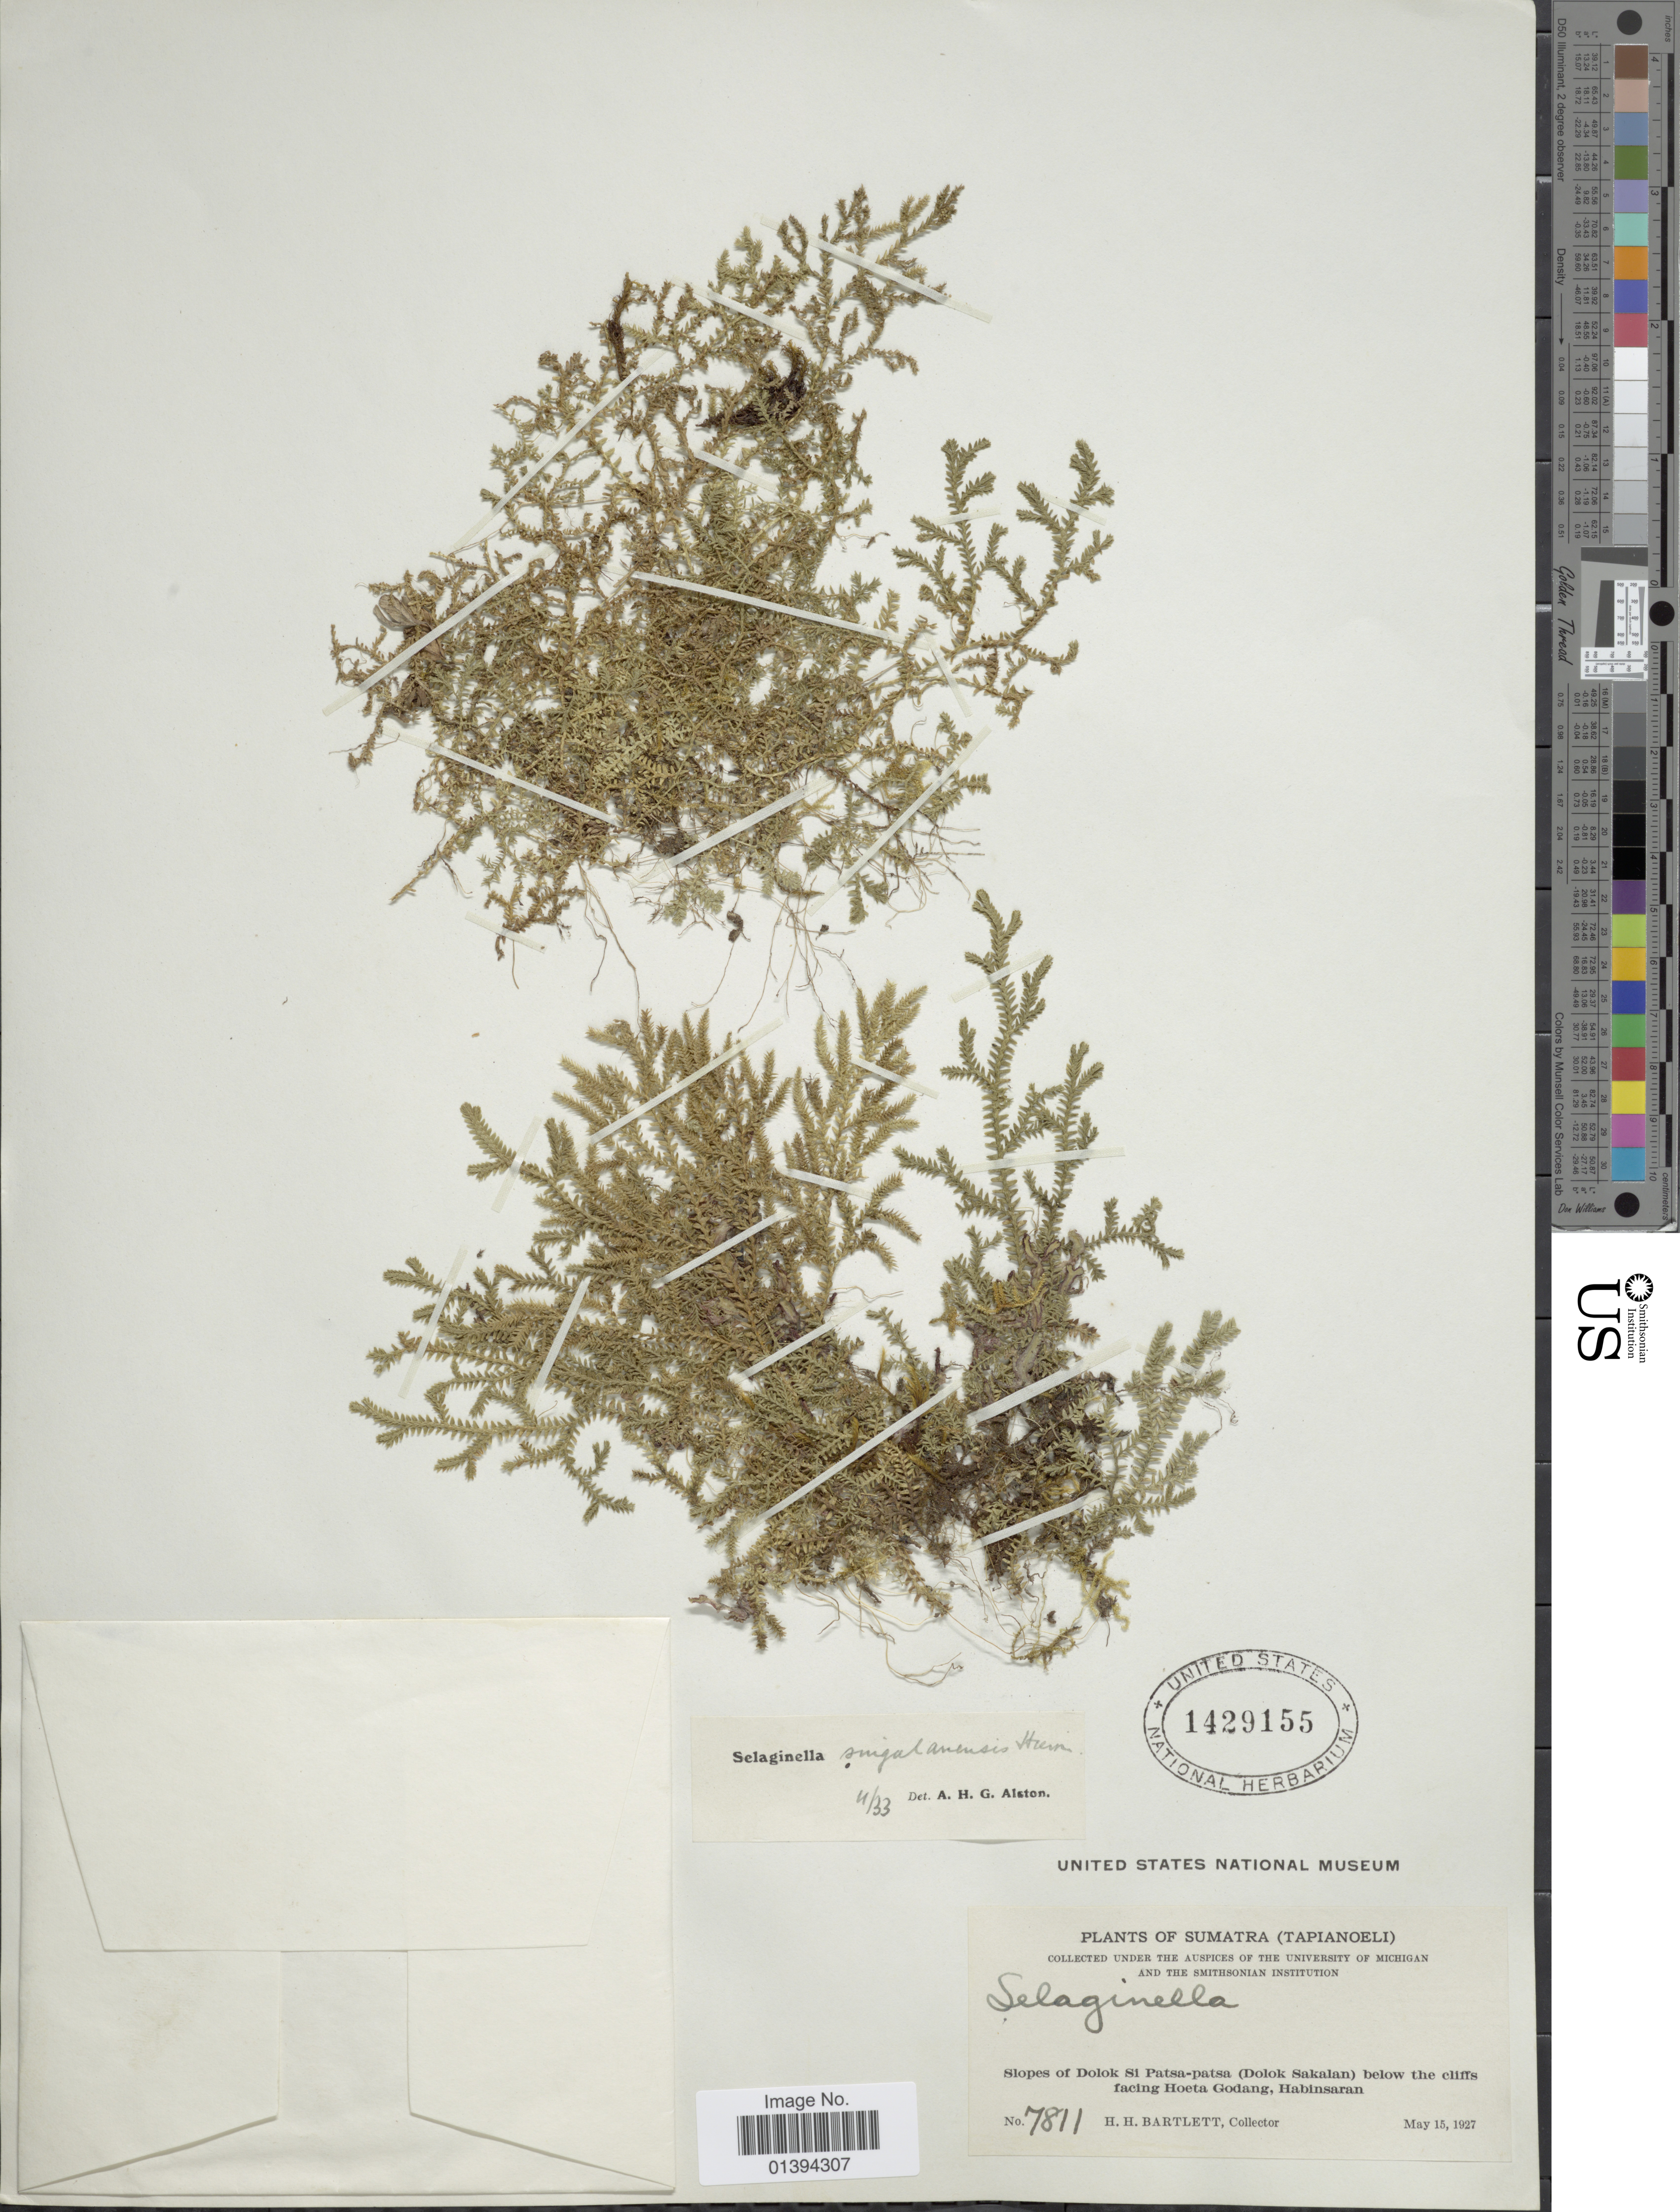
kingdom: Plantae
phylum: Tracheophyta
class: Lycopodiopsida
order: Selaginellales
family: Selaginellaceae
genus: Selaginella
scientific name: Selaginella singalanensis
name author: Hieron.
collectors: H. H. Bartlett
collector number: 7811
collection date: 1927-05-15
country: Indonesia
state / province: Sumatra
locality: Tapianoeli, Slopes of Dolok Si Patsa-patsa (Dolok Sakalan) below the cliffs facing Hoeta Godang, Habinsaran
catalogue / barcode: US 1429155